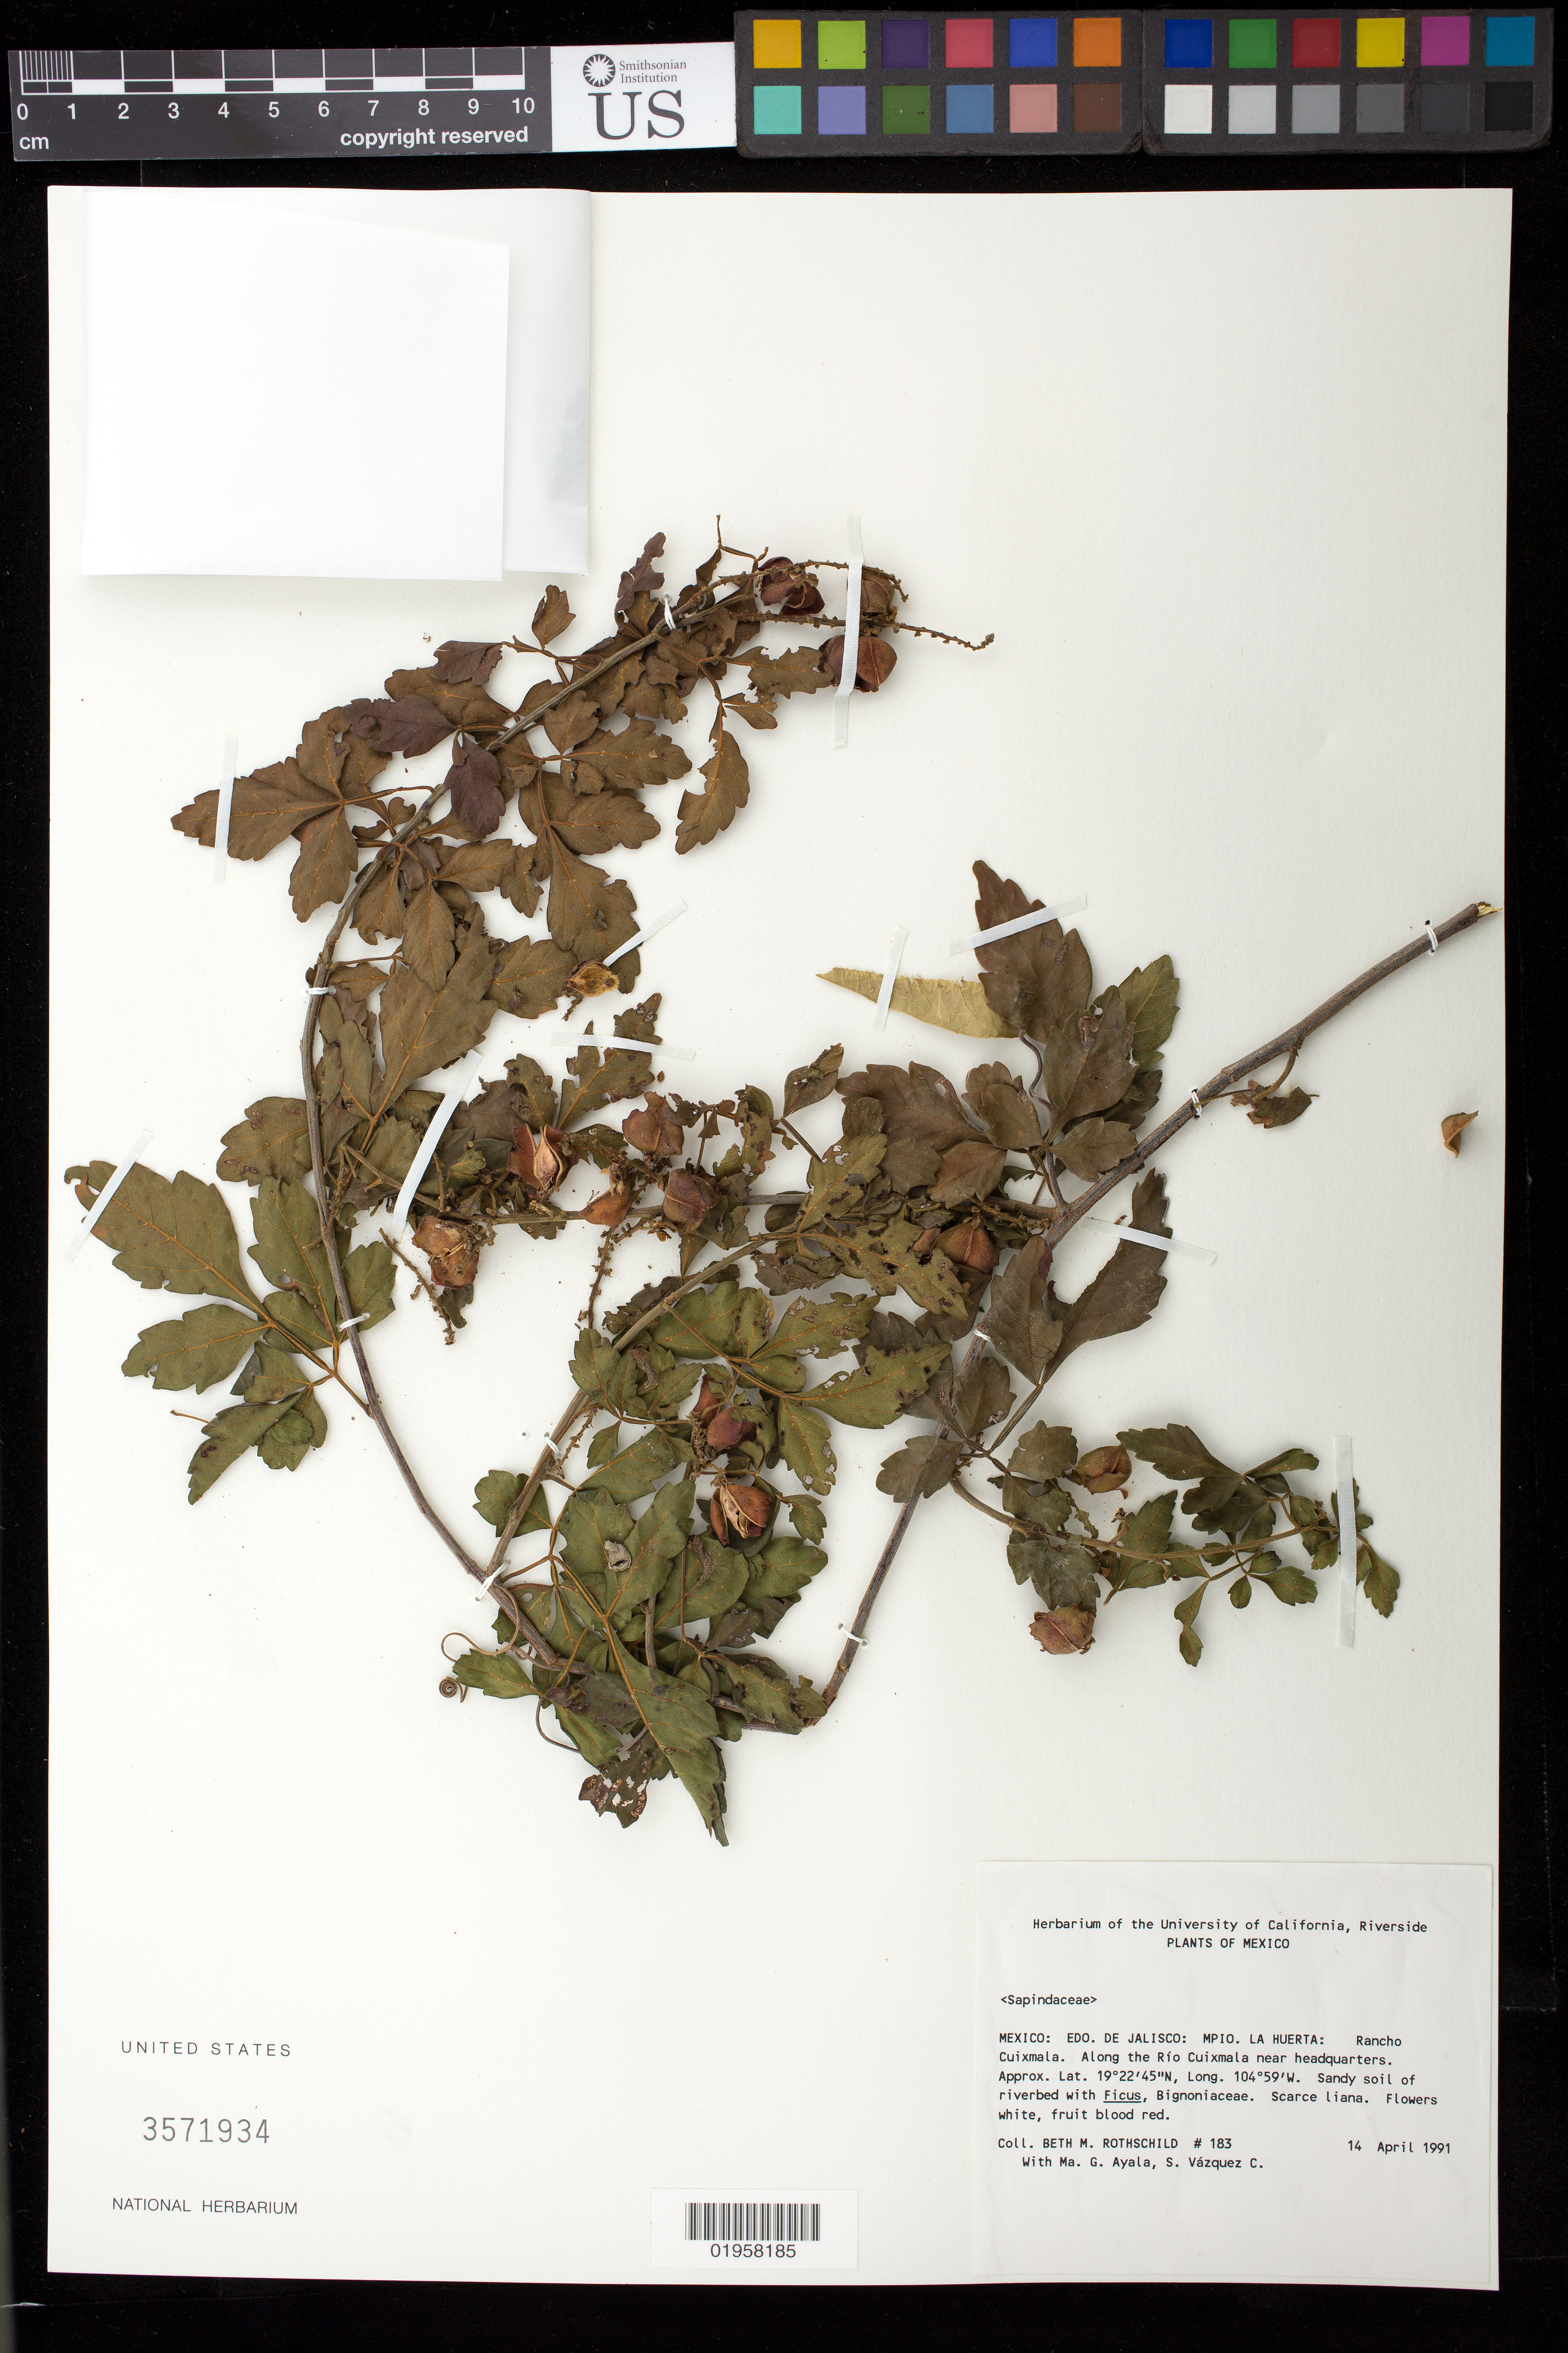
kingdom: Plantae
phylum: Tracheophyta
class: Magnoliopsida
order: Sapindales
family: Sapindaceae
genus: Paullinia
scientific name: Paullinia fuscescens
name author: Kunth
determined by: Acevedo-Rodriguez, P., (US), Smithsonian Institution - National Museum of Natural History (UNITED STATES)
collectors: B. Rothschild, M. G. Ayala & S. Vázquez C.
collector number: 183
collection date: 1991-04-14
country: Mexico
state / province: Jalisco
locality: Mpio. La Huerta; Rancho Cuixmala. Along the Río Cuixmala near headquarters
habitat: Sandy soil of riverbed with Ficus, Bignoniaceae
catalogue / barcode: US 3571934